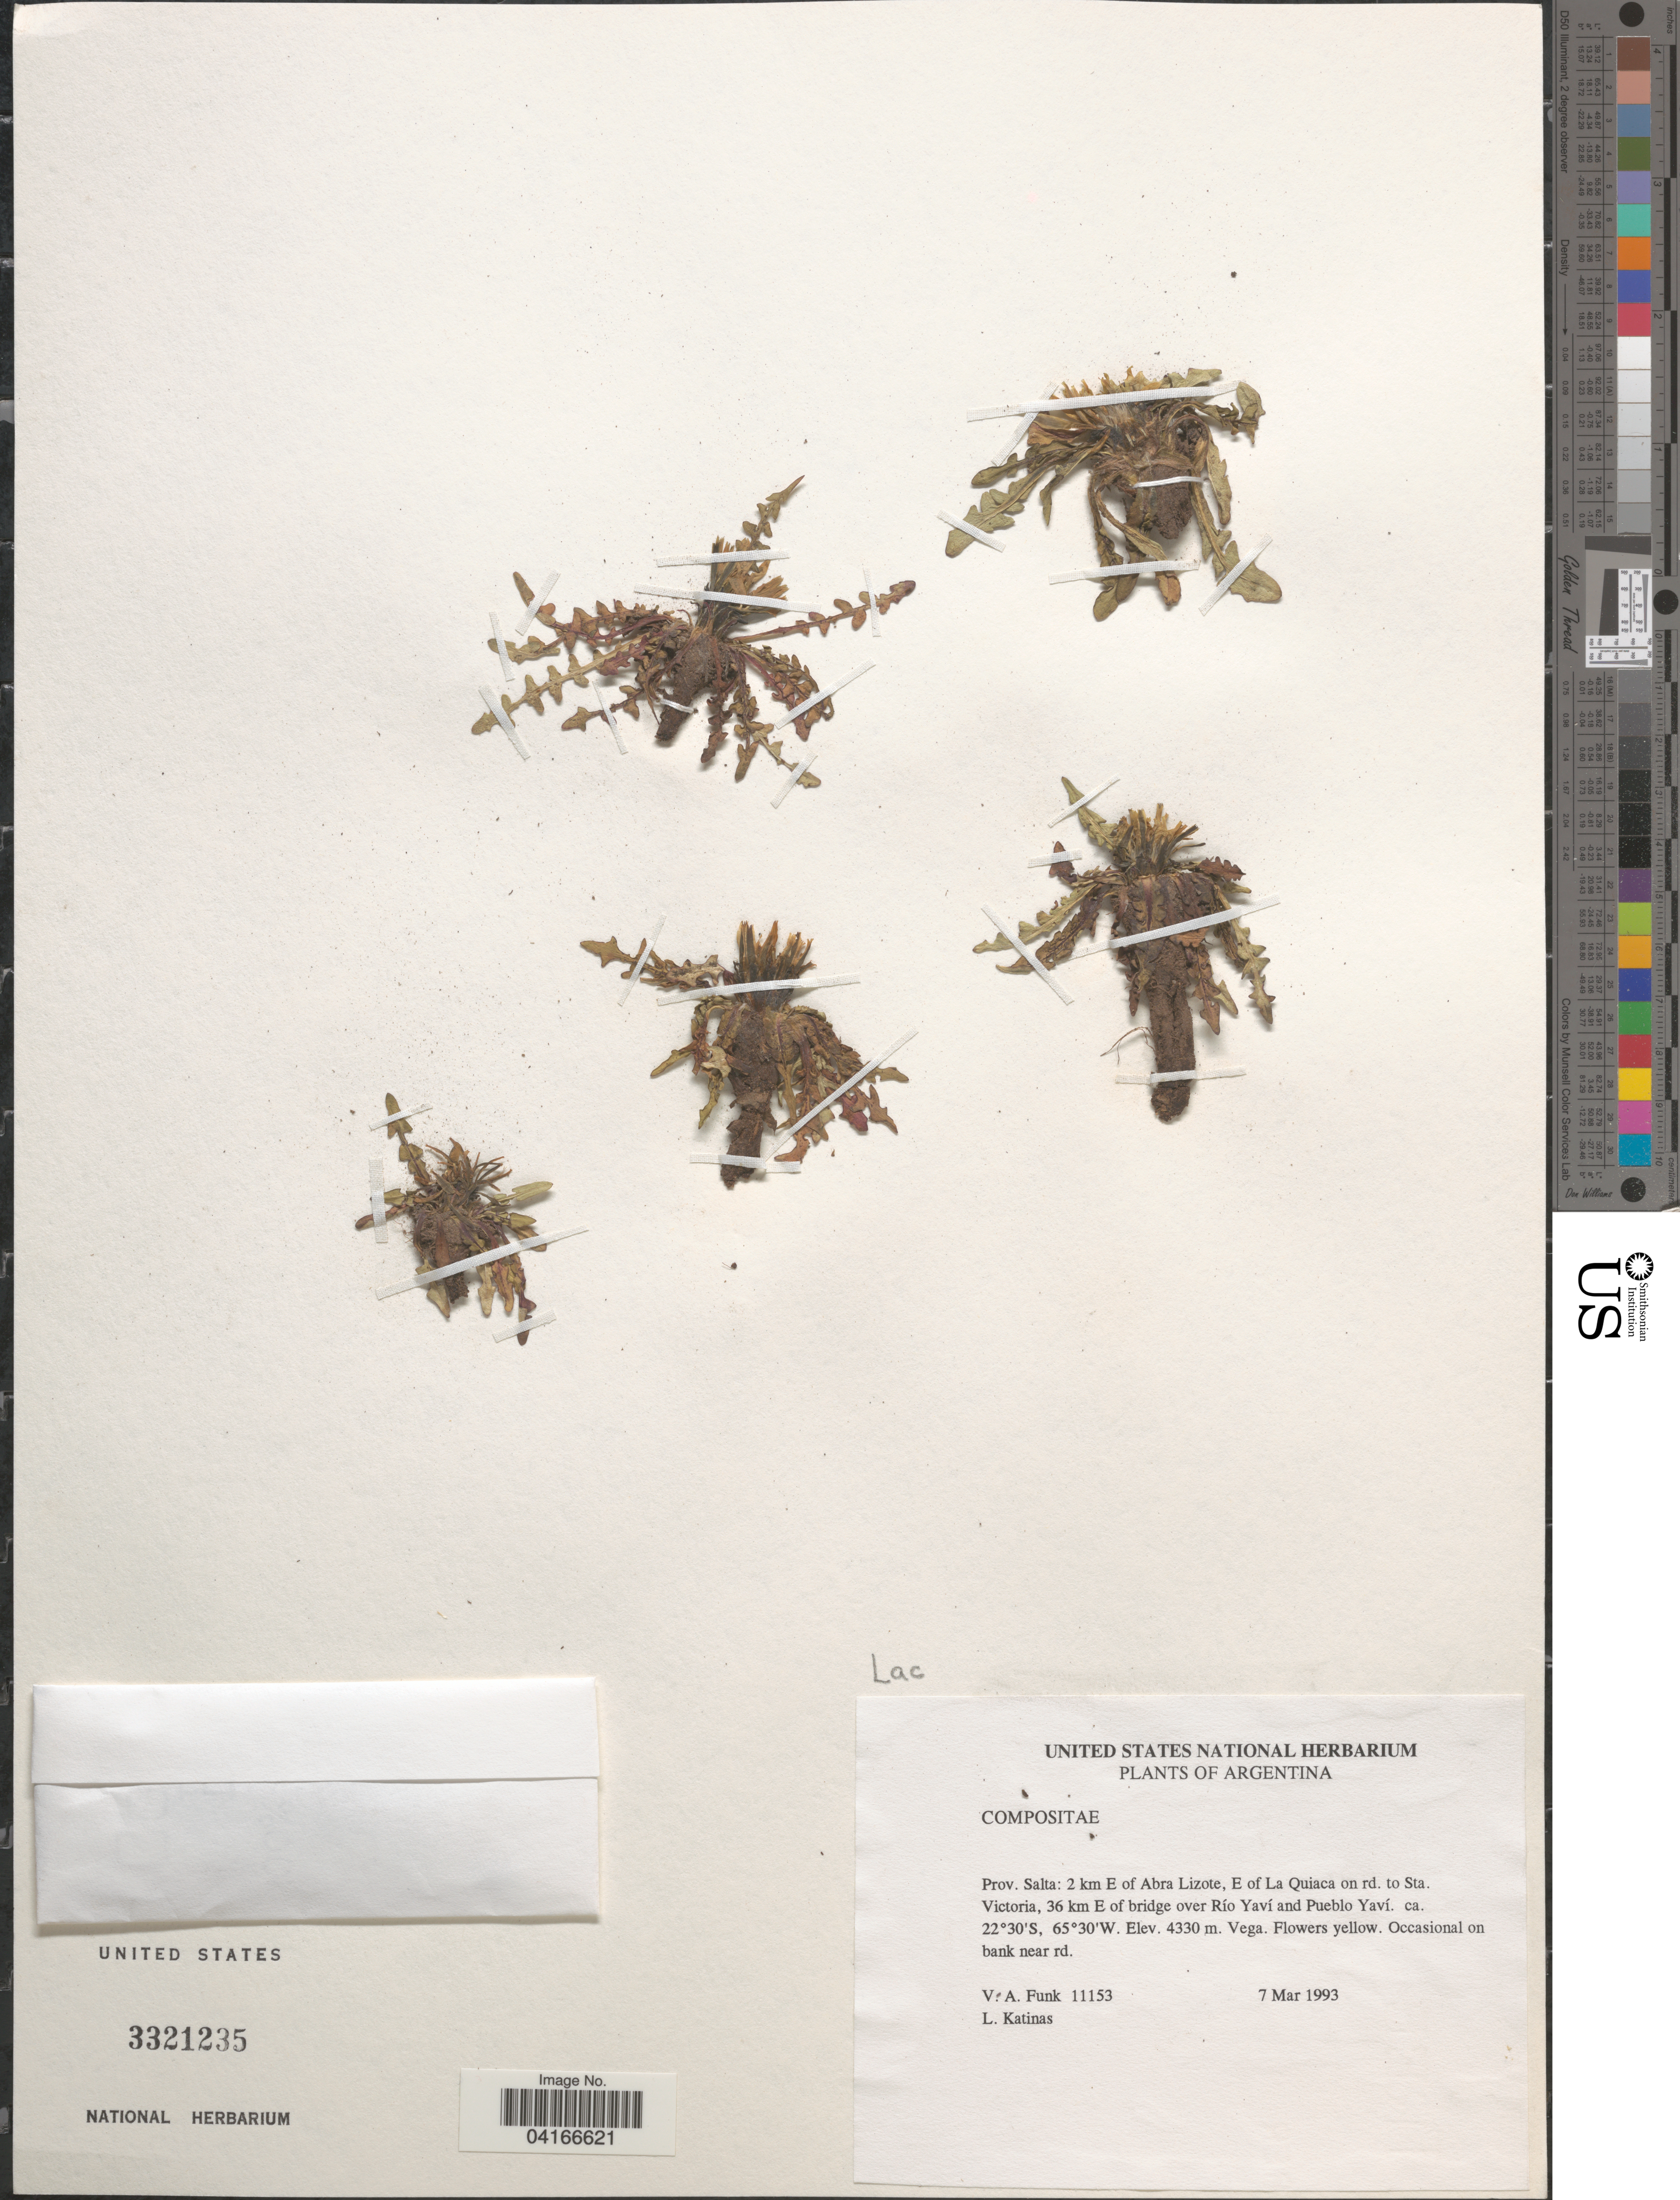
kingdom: Plantae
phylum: Tracheophyta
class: Magnoliopsida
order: Asterales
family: Asteraceae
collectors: V. Funk & L. Katinas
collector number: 11153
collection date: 1993-03-07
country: Argentina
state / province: Salta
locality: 2 km E of Abra Lizote, E of La Quiaca on rd. to Sta. Victoria, 36 km E of bridge over Río Yaví and Pueblo Yaví.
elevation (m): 4330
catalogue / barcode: US 3321235